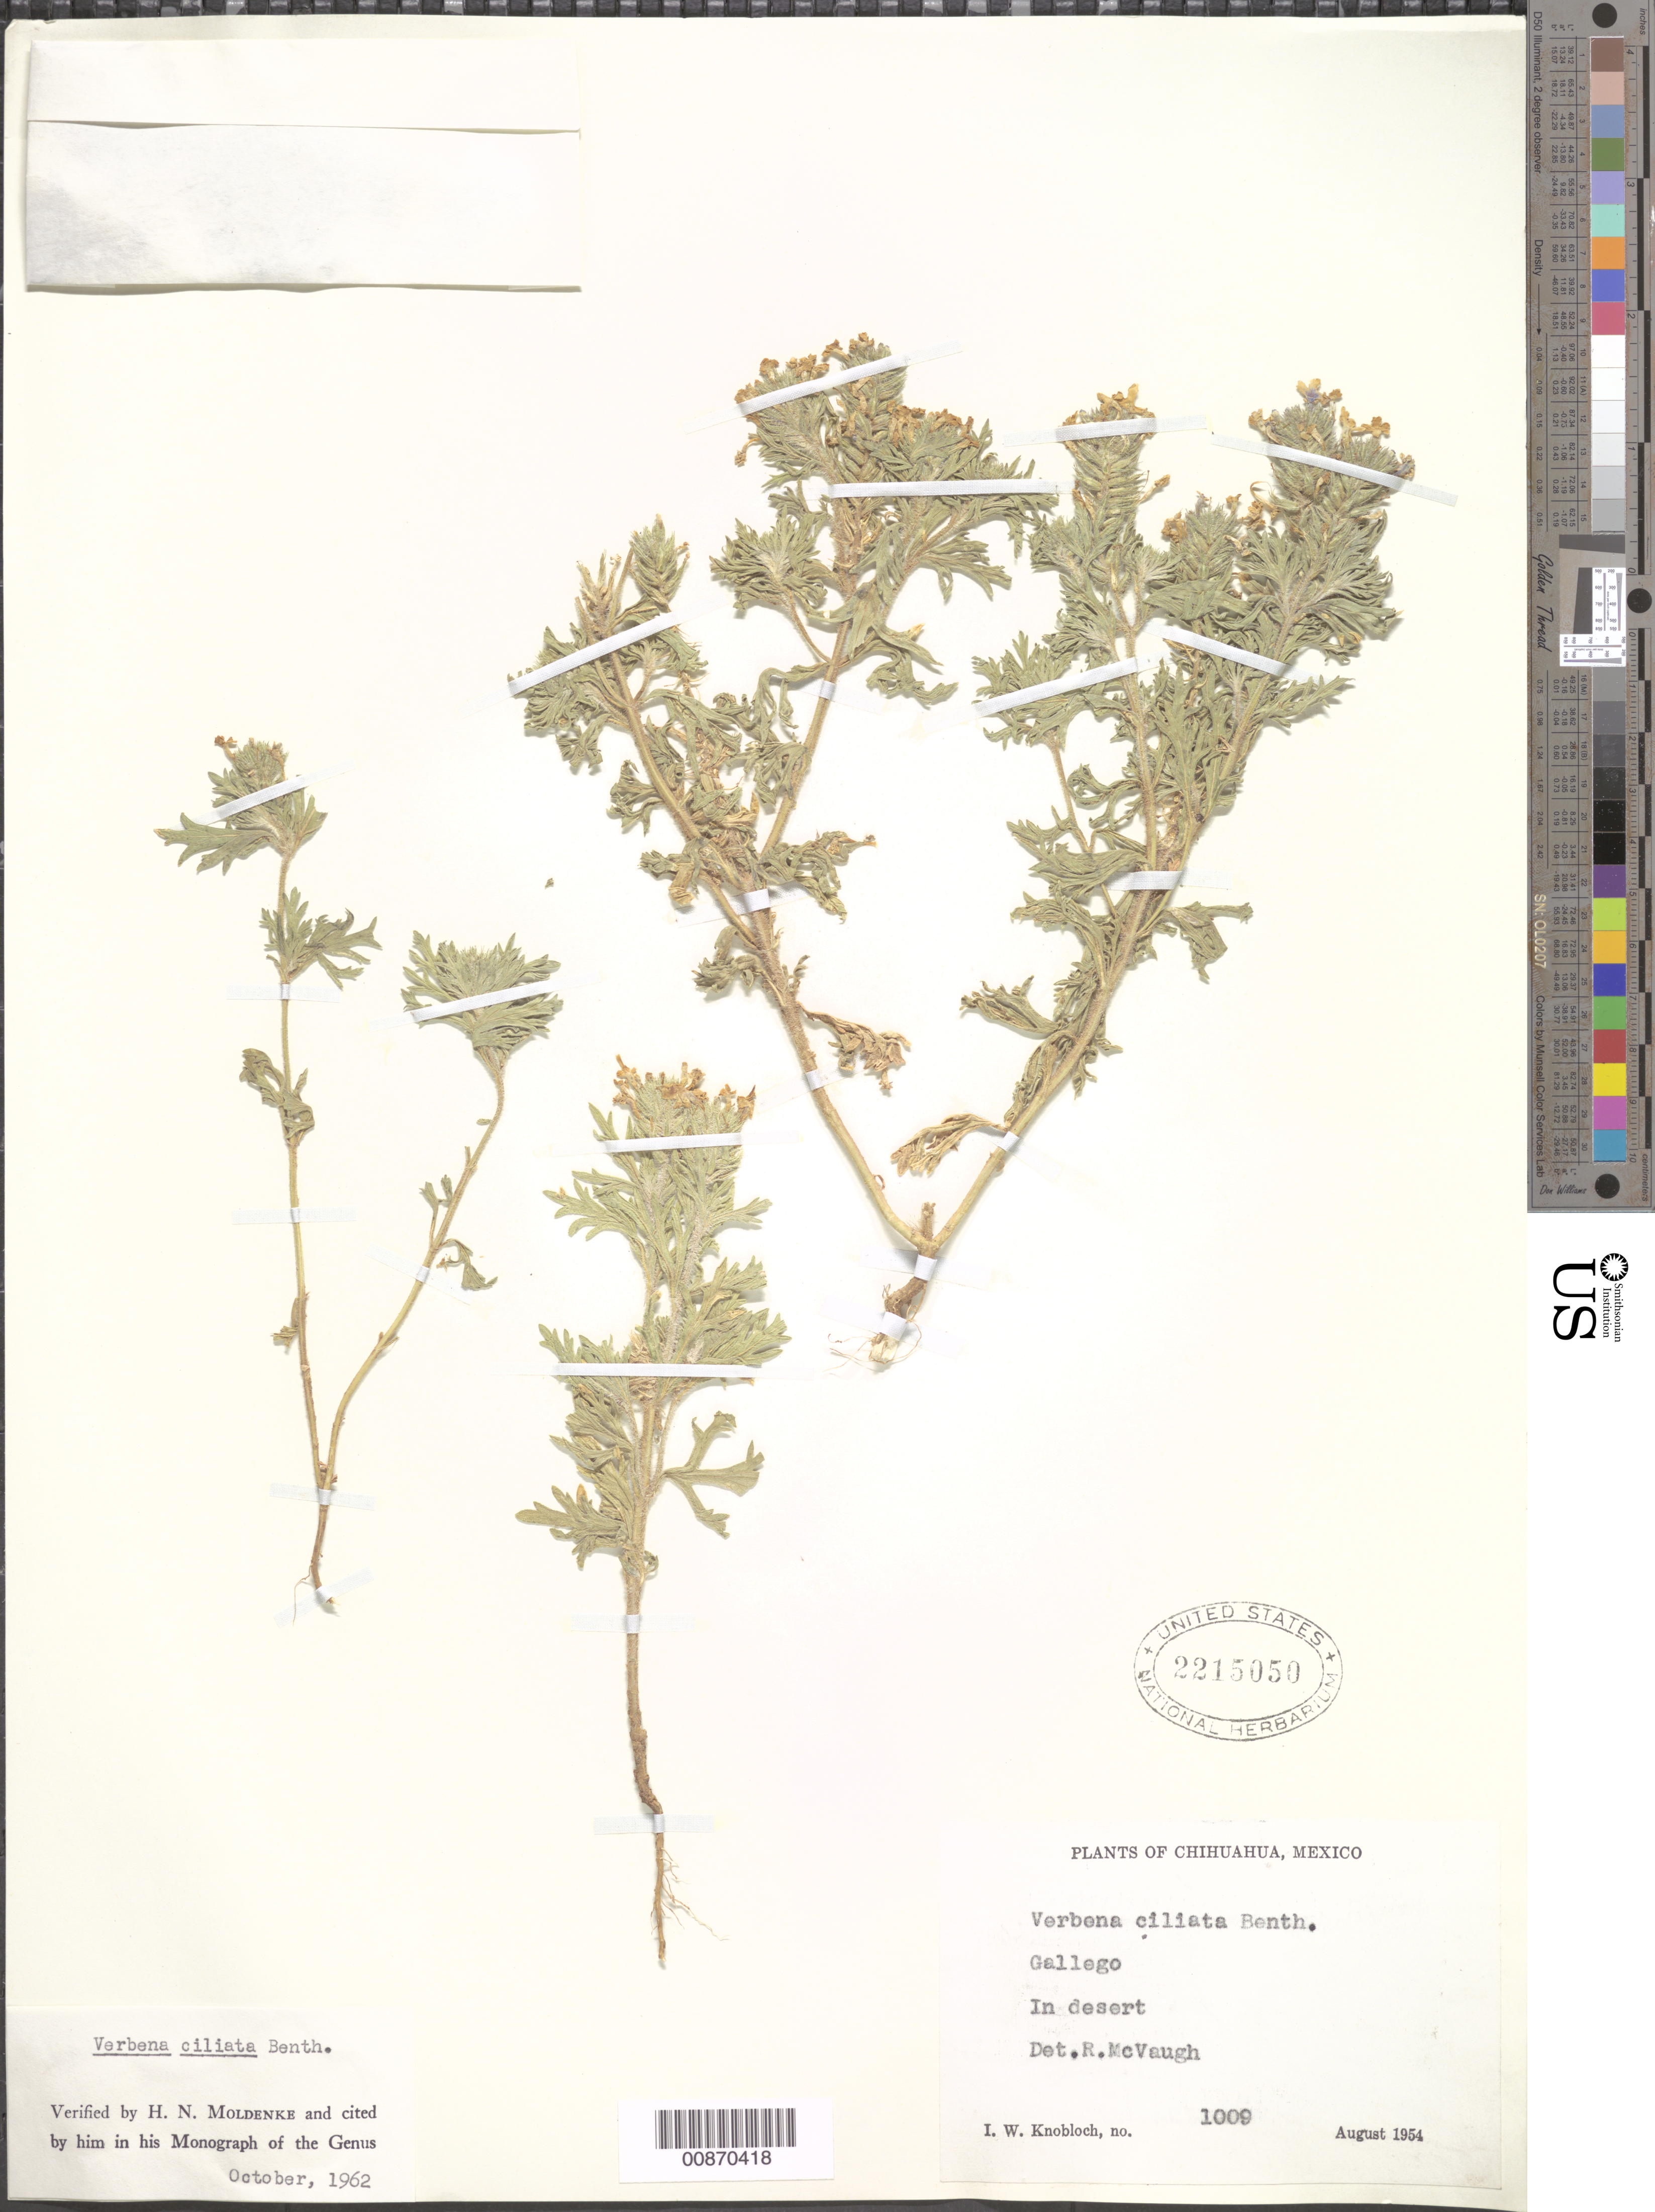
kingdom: Plantae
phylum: Tracheophyta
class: Magnoliopsida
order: Lamiales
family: Verbenaceae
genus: Verbena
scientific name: Verbena ciliata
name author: Benth.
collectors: I. W. Knobloch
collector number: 1009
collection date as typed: Aug 1954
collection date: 1954-08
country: Mexico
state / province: Chihuahua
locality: Gallego, Chihuahua.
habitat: In desert.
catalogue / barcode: US 2215050